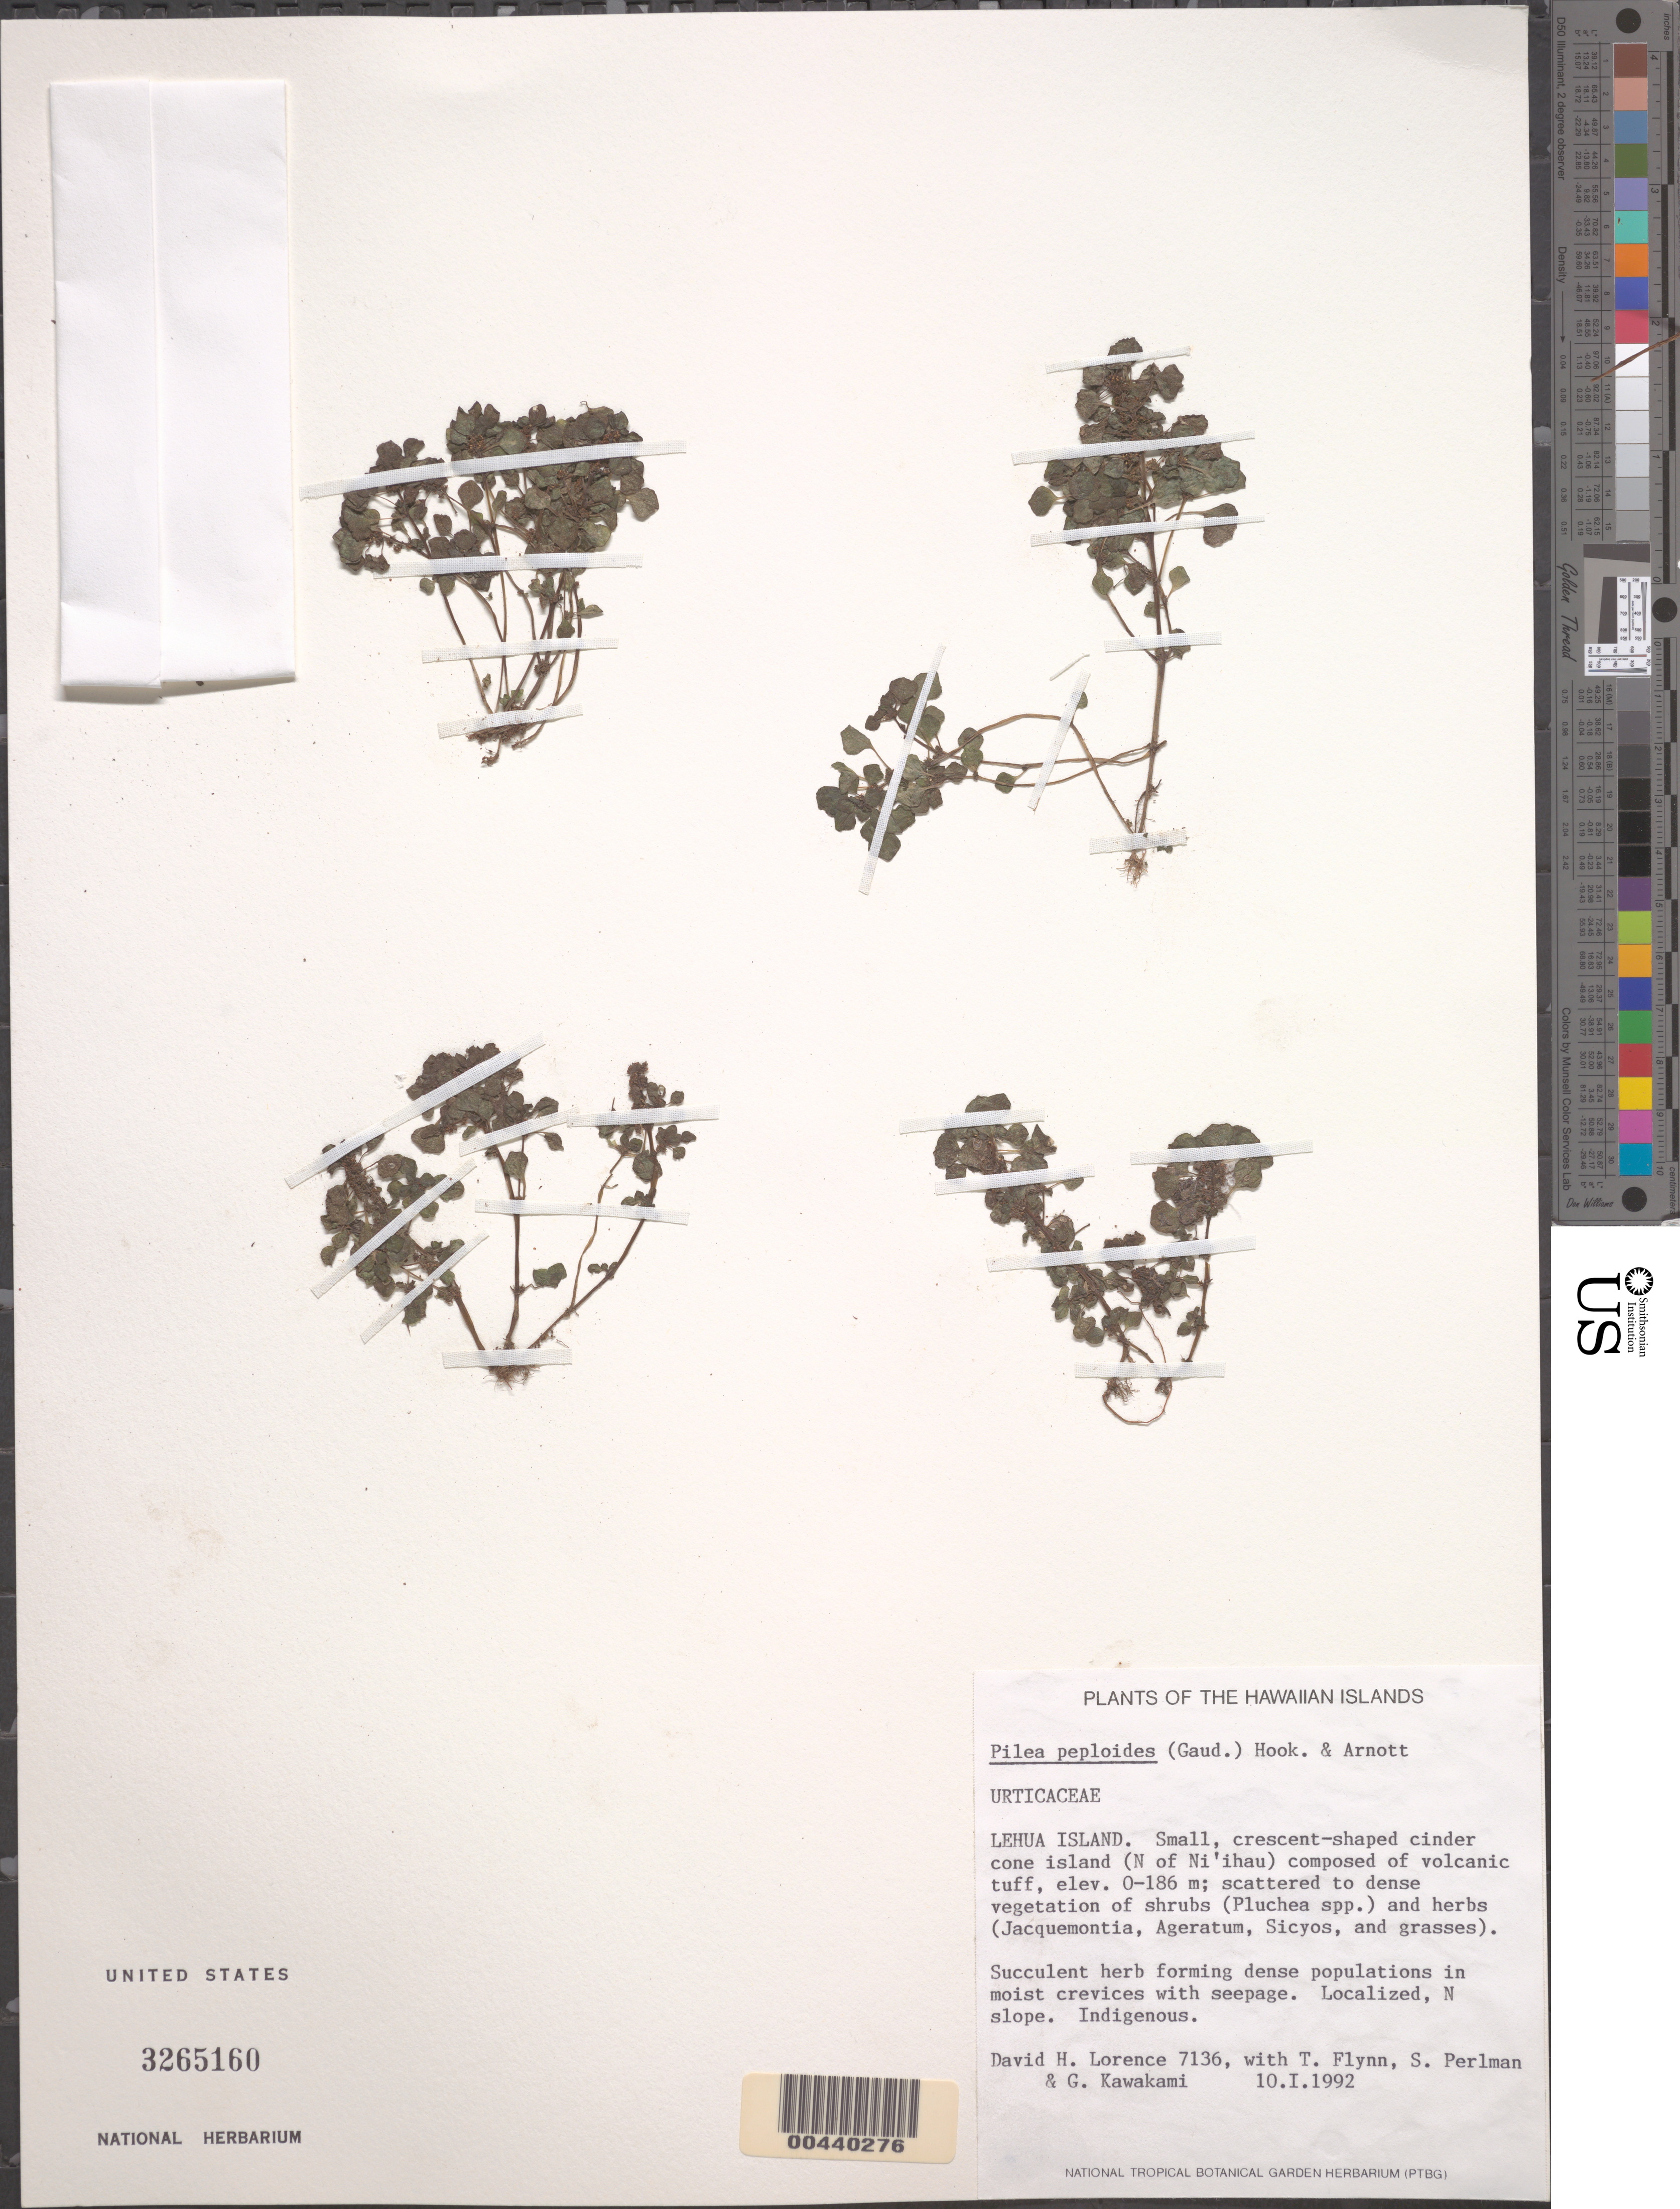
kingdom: Plantae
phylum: Tracheophyta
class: Magnoliopsida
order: Rosales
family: Urticaceae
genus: Pilea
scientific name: Pilea peploides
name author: (Gaudich.) Hook. & Arn.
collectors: D. Lorence, T. W. Flynn, S. P. Perlman & G. Kawakami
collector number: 7136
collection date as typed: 10 Jan 1992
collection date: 1992-01-10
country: United States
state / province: Hawaii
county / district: Kauai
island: Lehua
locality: N slope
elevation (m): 0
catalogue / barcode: US 3265160